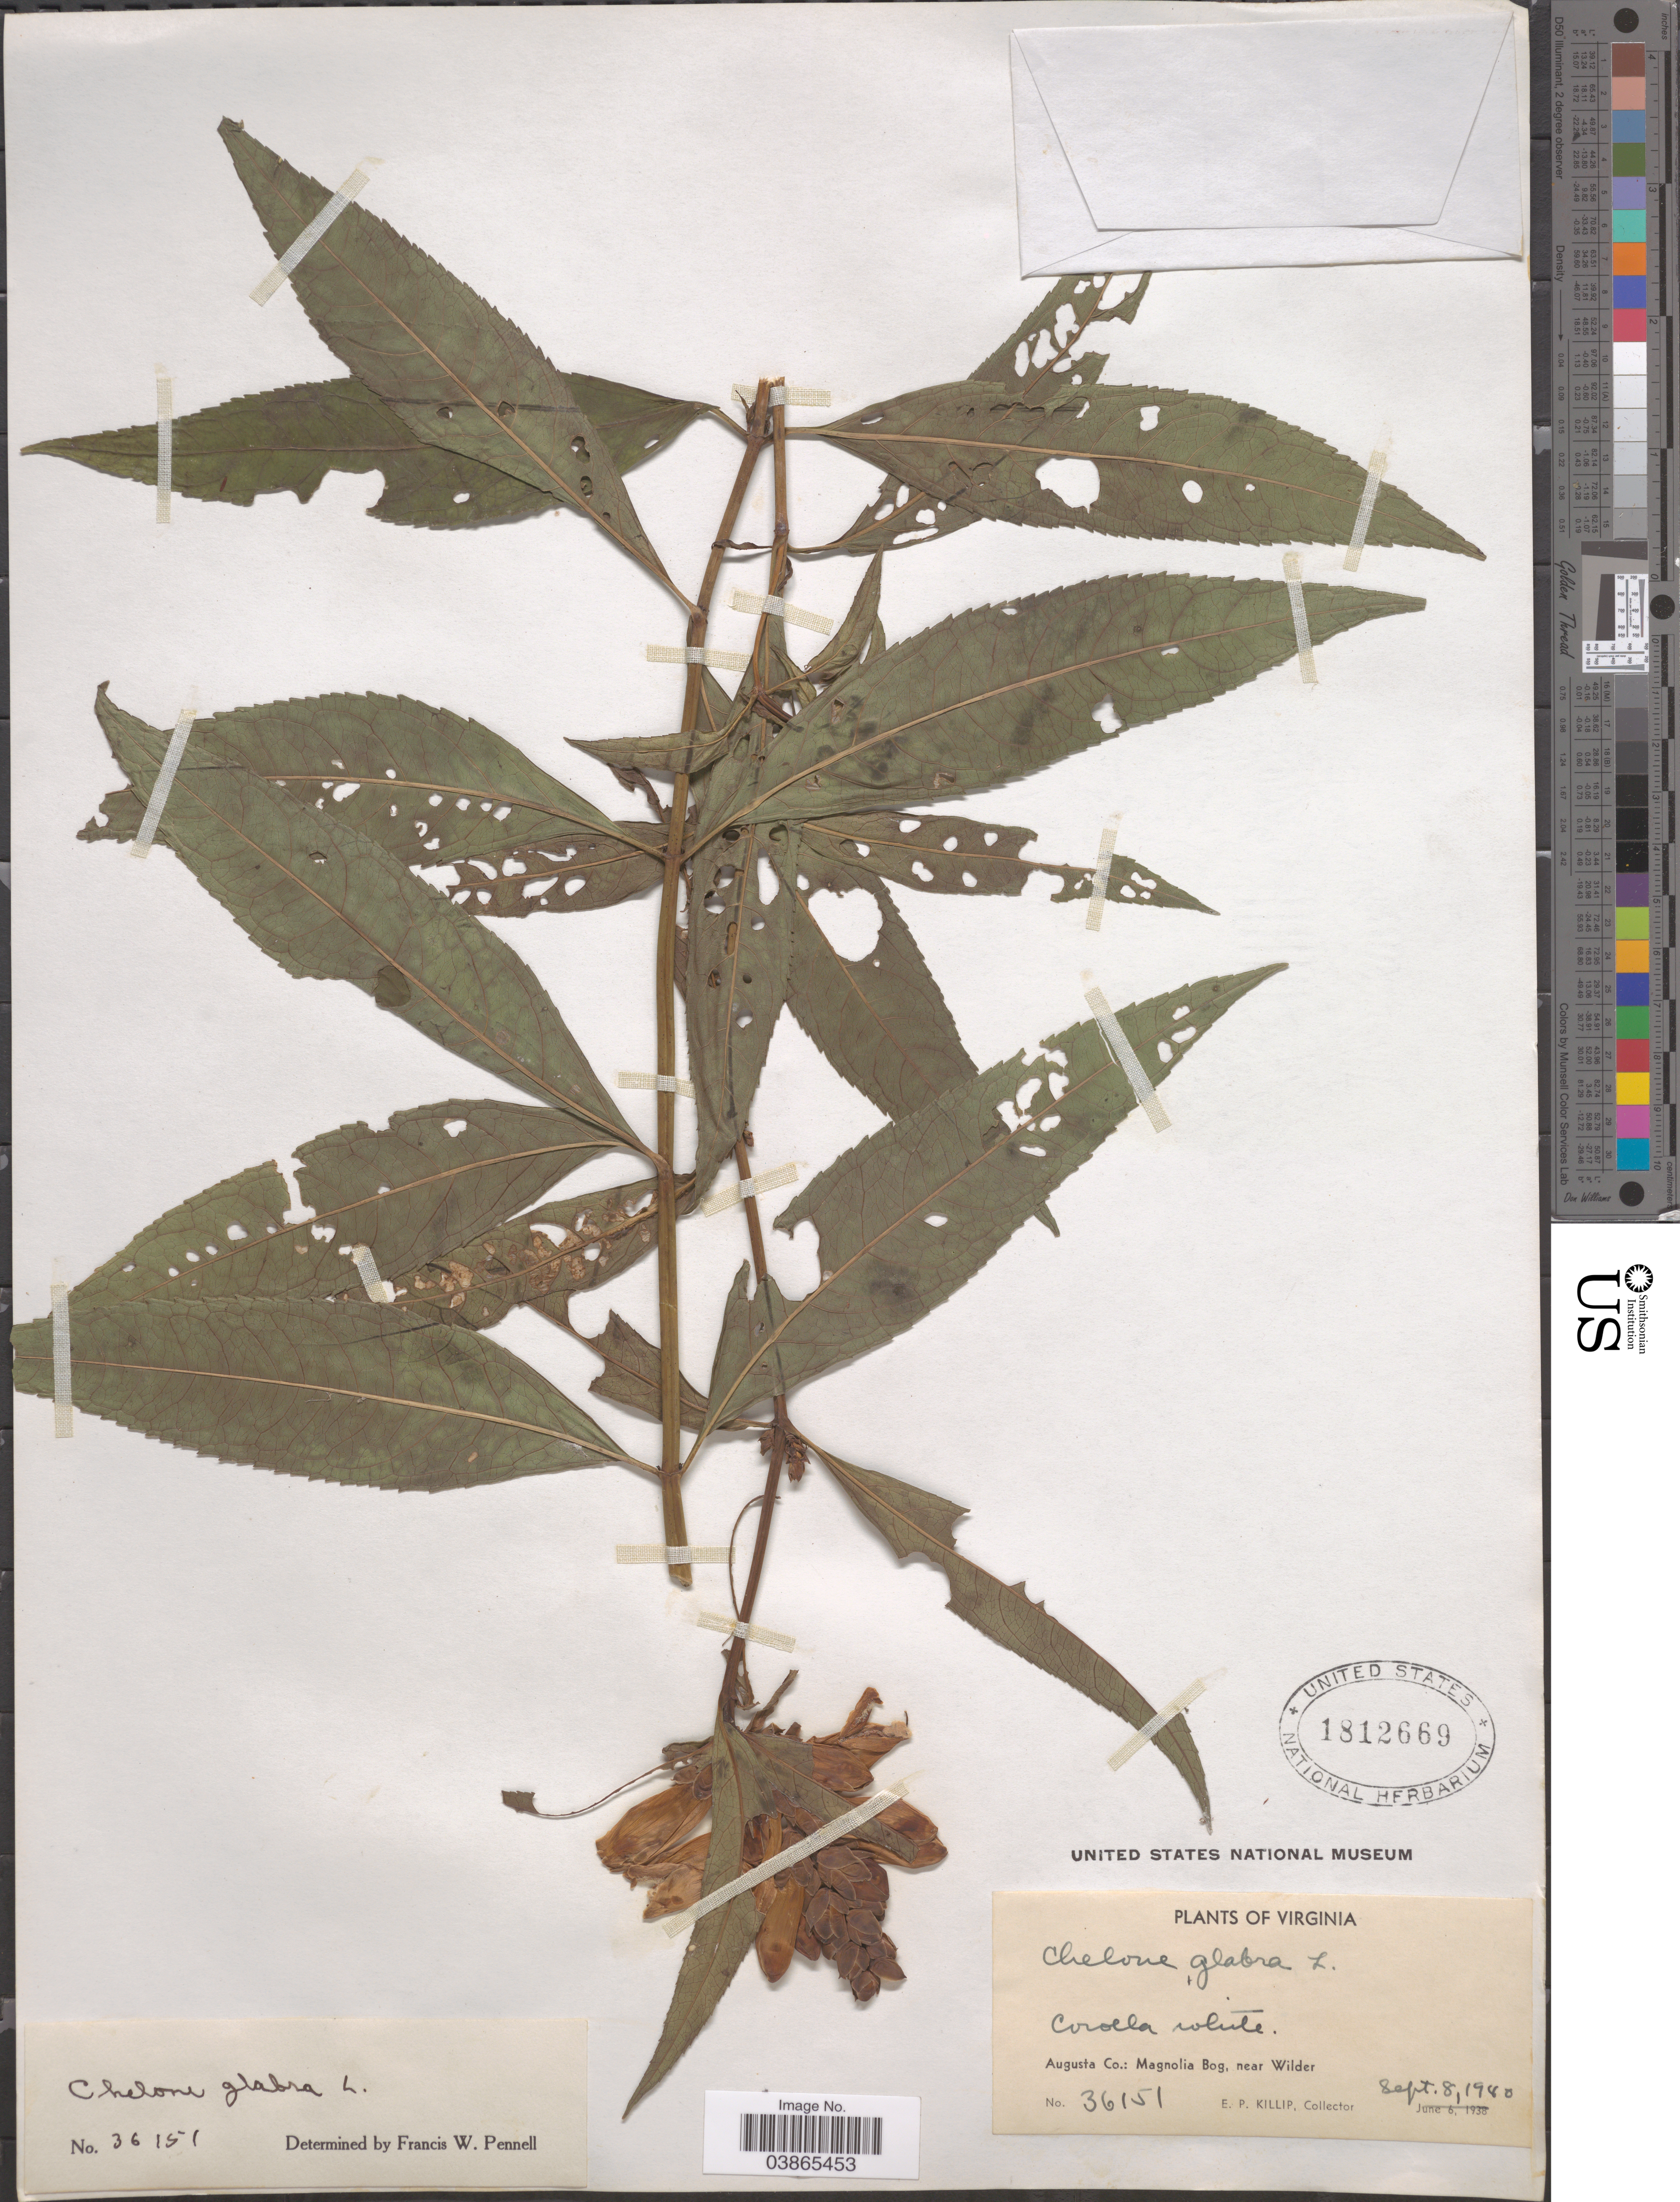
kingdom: Plantae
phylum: Tracheophyta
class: Magnoliopsida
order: Lamiales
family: Plantaginaceae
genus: Chelone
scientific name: Chelone glabra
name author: L.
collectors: E. P. Killip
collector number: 36151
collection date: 1980-09-08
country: United States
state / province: Virginia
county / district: Augusta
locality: Augusta Co.: Magnolia Bog, near Wilder.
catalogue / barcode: US 1812669